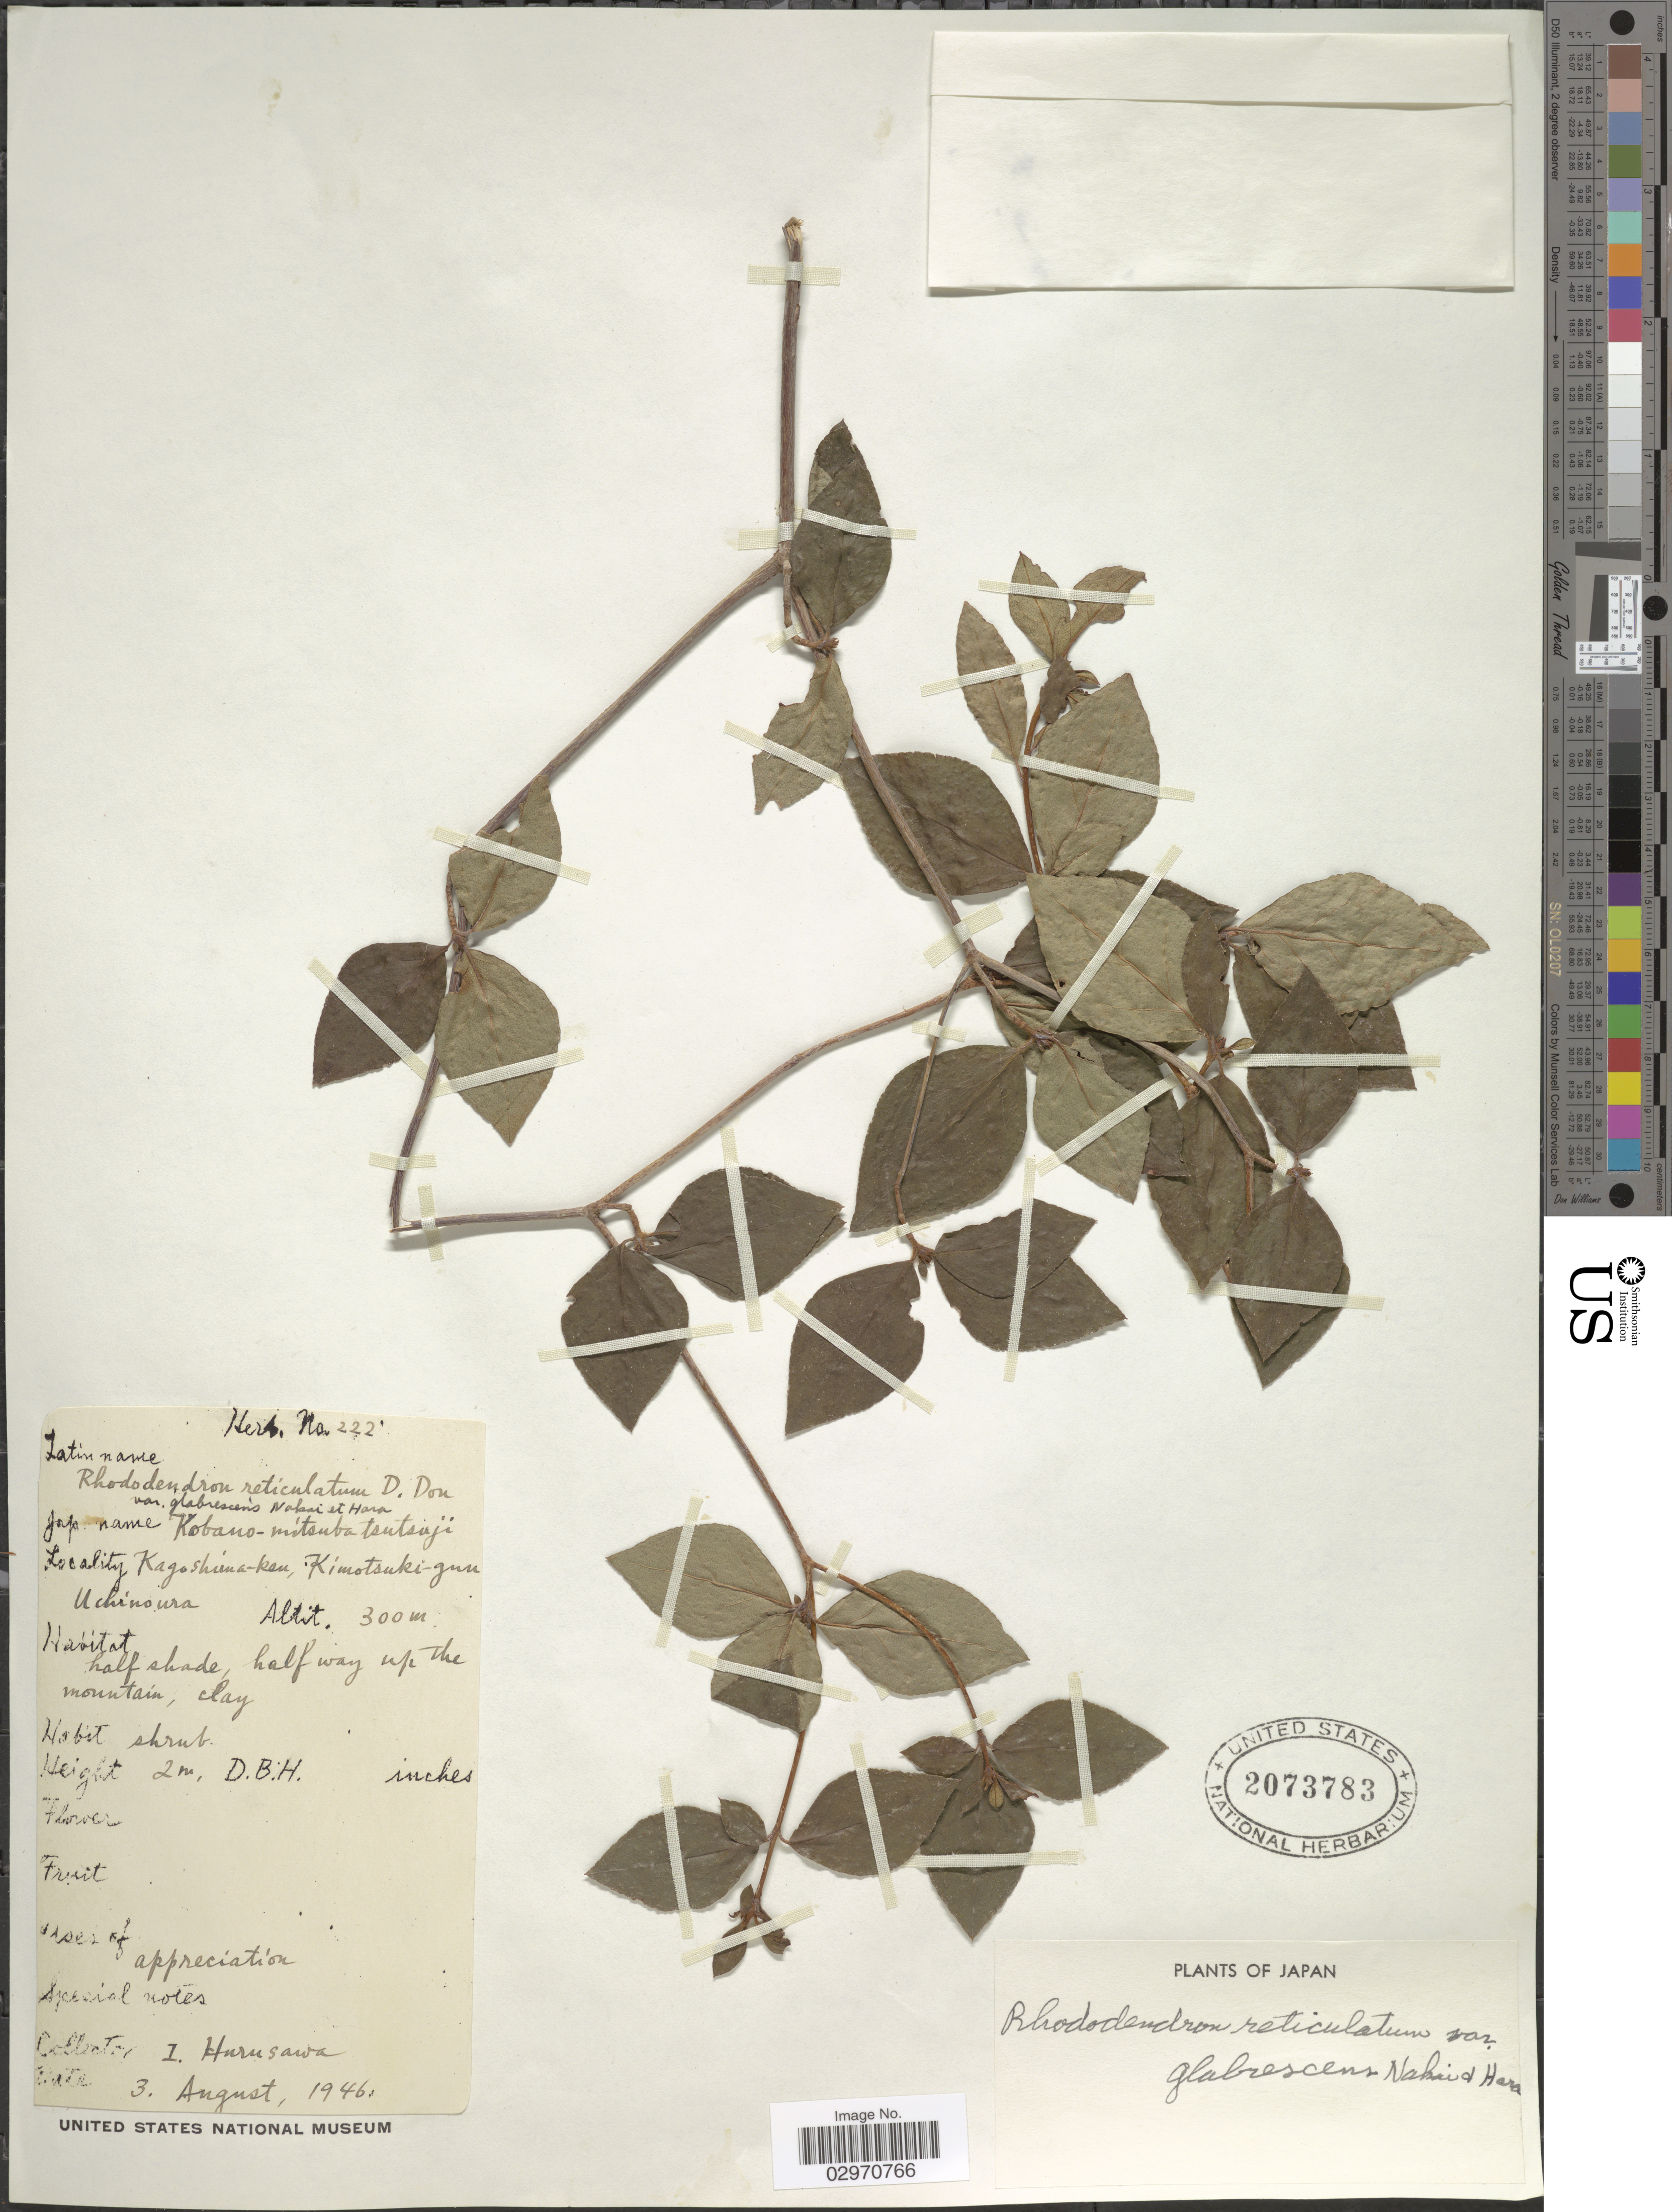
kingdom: Plantae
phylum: Tracheophyta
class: Magnoliopsida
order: Ericales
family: Ericaceae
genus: Rhododendron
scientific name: Rhododendron farrerae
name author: Sweet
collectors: I. Hurusawa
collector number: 222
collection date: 1946-08-03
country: Japan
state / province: Kagosima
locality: Kagoshima-ken, Kimotsuki-gun, Uchinoura.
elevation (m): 300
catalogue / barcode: US 2073783